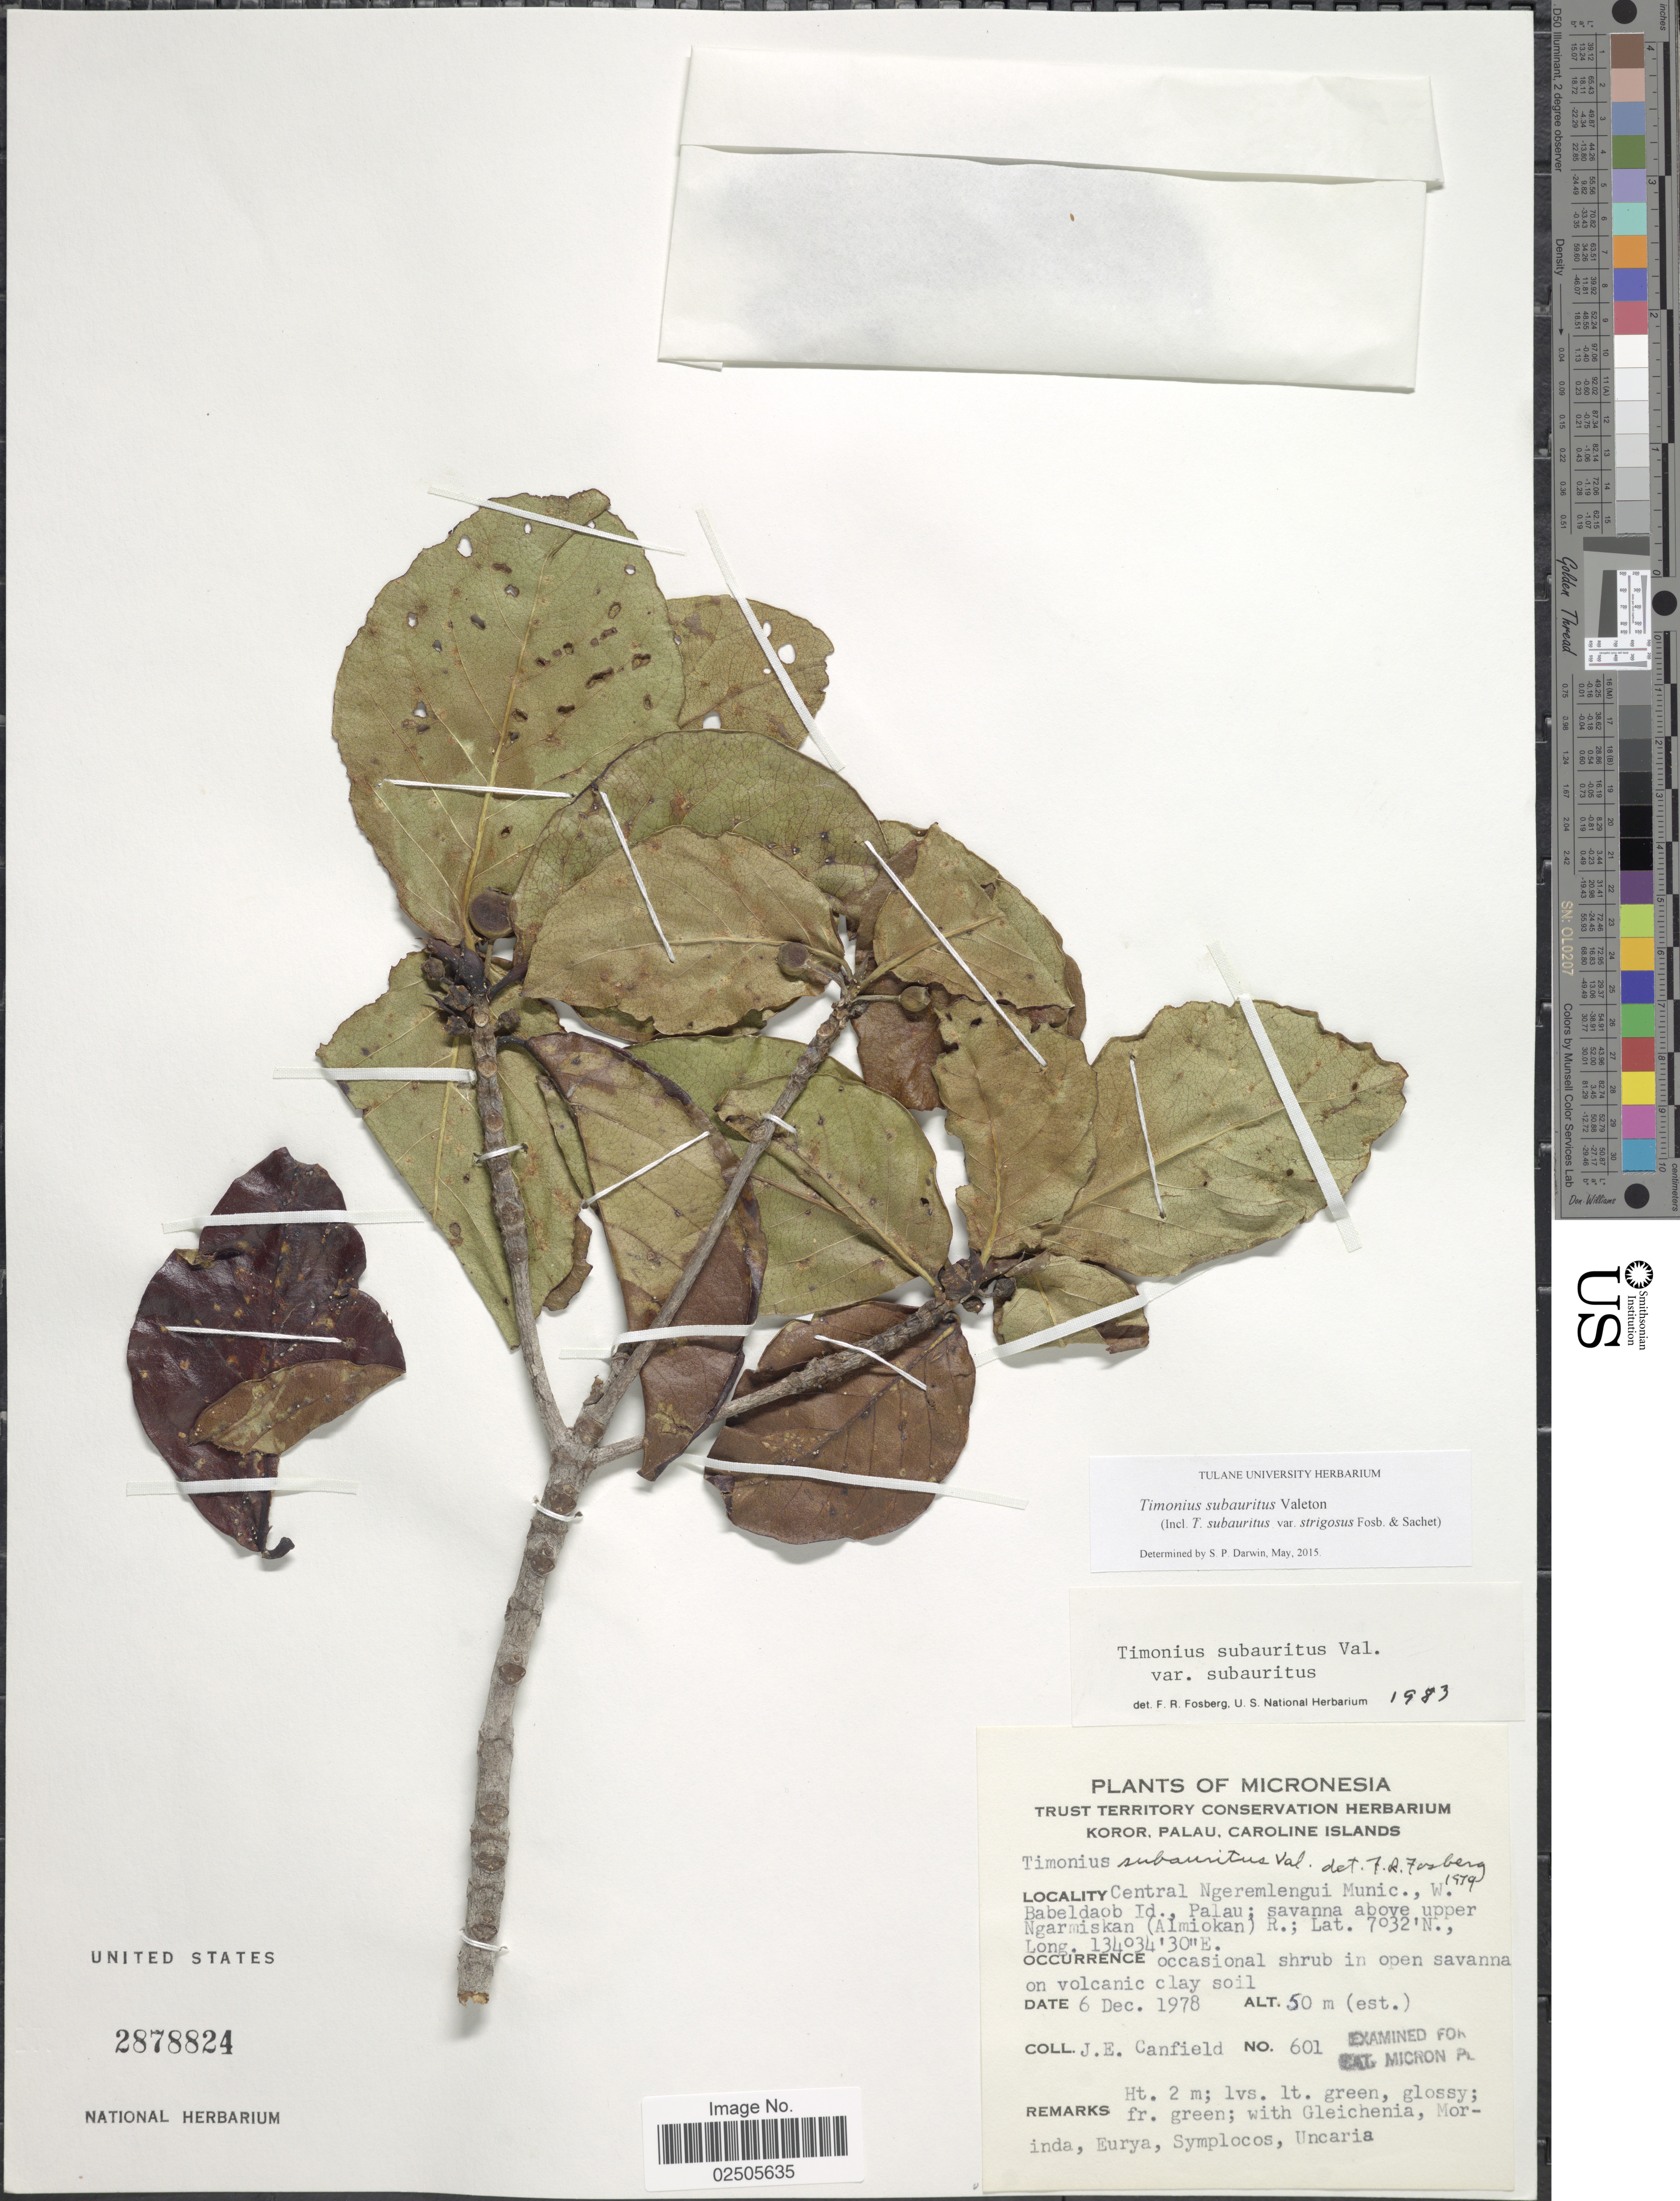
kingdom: Plantae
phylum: Tracheophyta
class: Magnoliopsida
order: Gentianales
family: Rubiaceae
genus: Timonius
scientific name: Timonius subauritus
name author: Valeton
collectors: J. E. Canfield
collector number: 601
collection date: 1978-12-06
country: Palau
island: Babeldaob [Babelthuap]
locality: Central Ngeremlengui Munic., W. Babeldaob Id., Palau; savanna above upper Ngarmiskan (Almiokan)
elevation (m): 50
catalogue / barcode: US 2878824